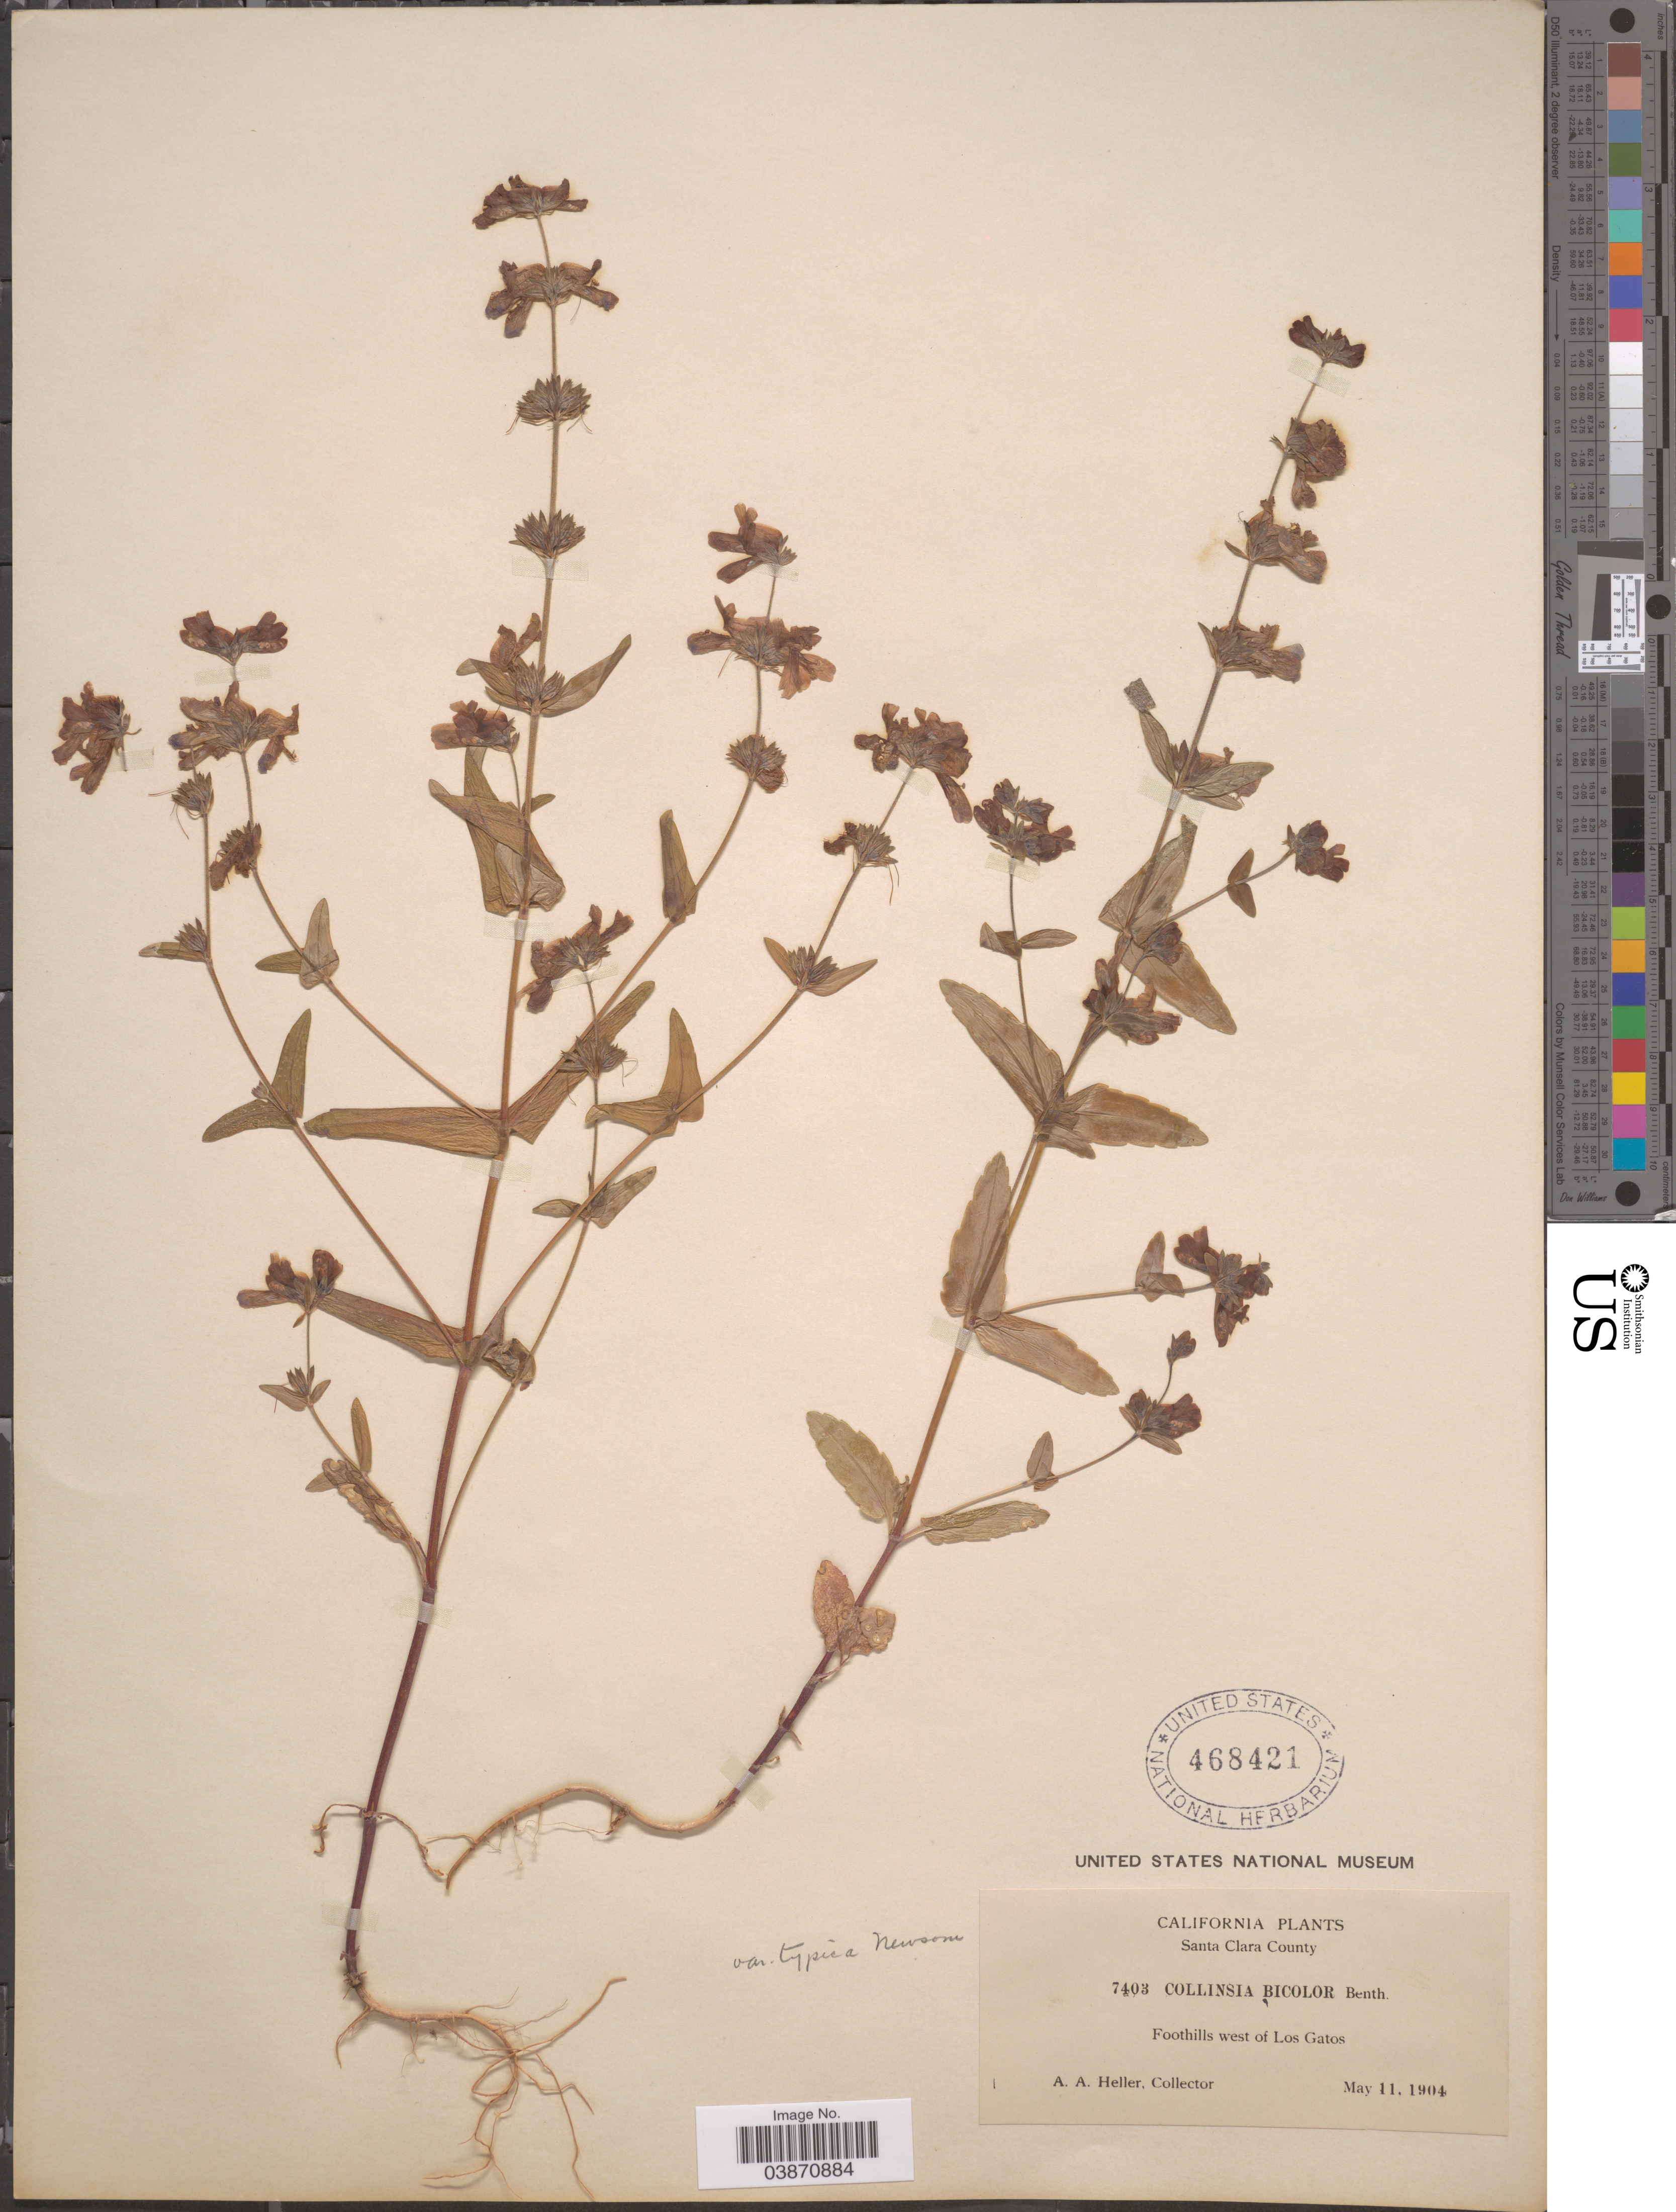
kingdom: Plantae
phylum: Tracheophyta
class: Magnoliopsida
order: Lamiales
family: Plantaginaceae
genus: Collinsia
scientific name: Collinsia bicolor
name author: Raf.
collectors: A. A. Heller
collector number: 7403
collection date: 1904-05-11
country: United States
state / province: California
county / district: Santa Clara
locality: Santa Clara County. Foothills west of Los Gatos.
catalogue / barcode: US 468421